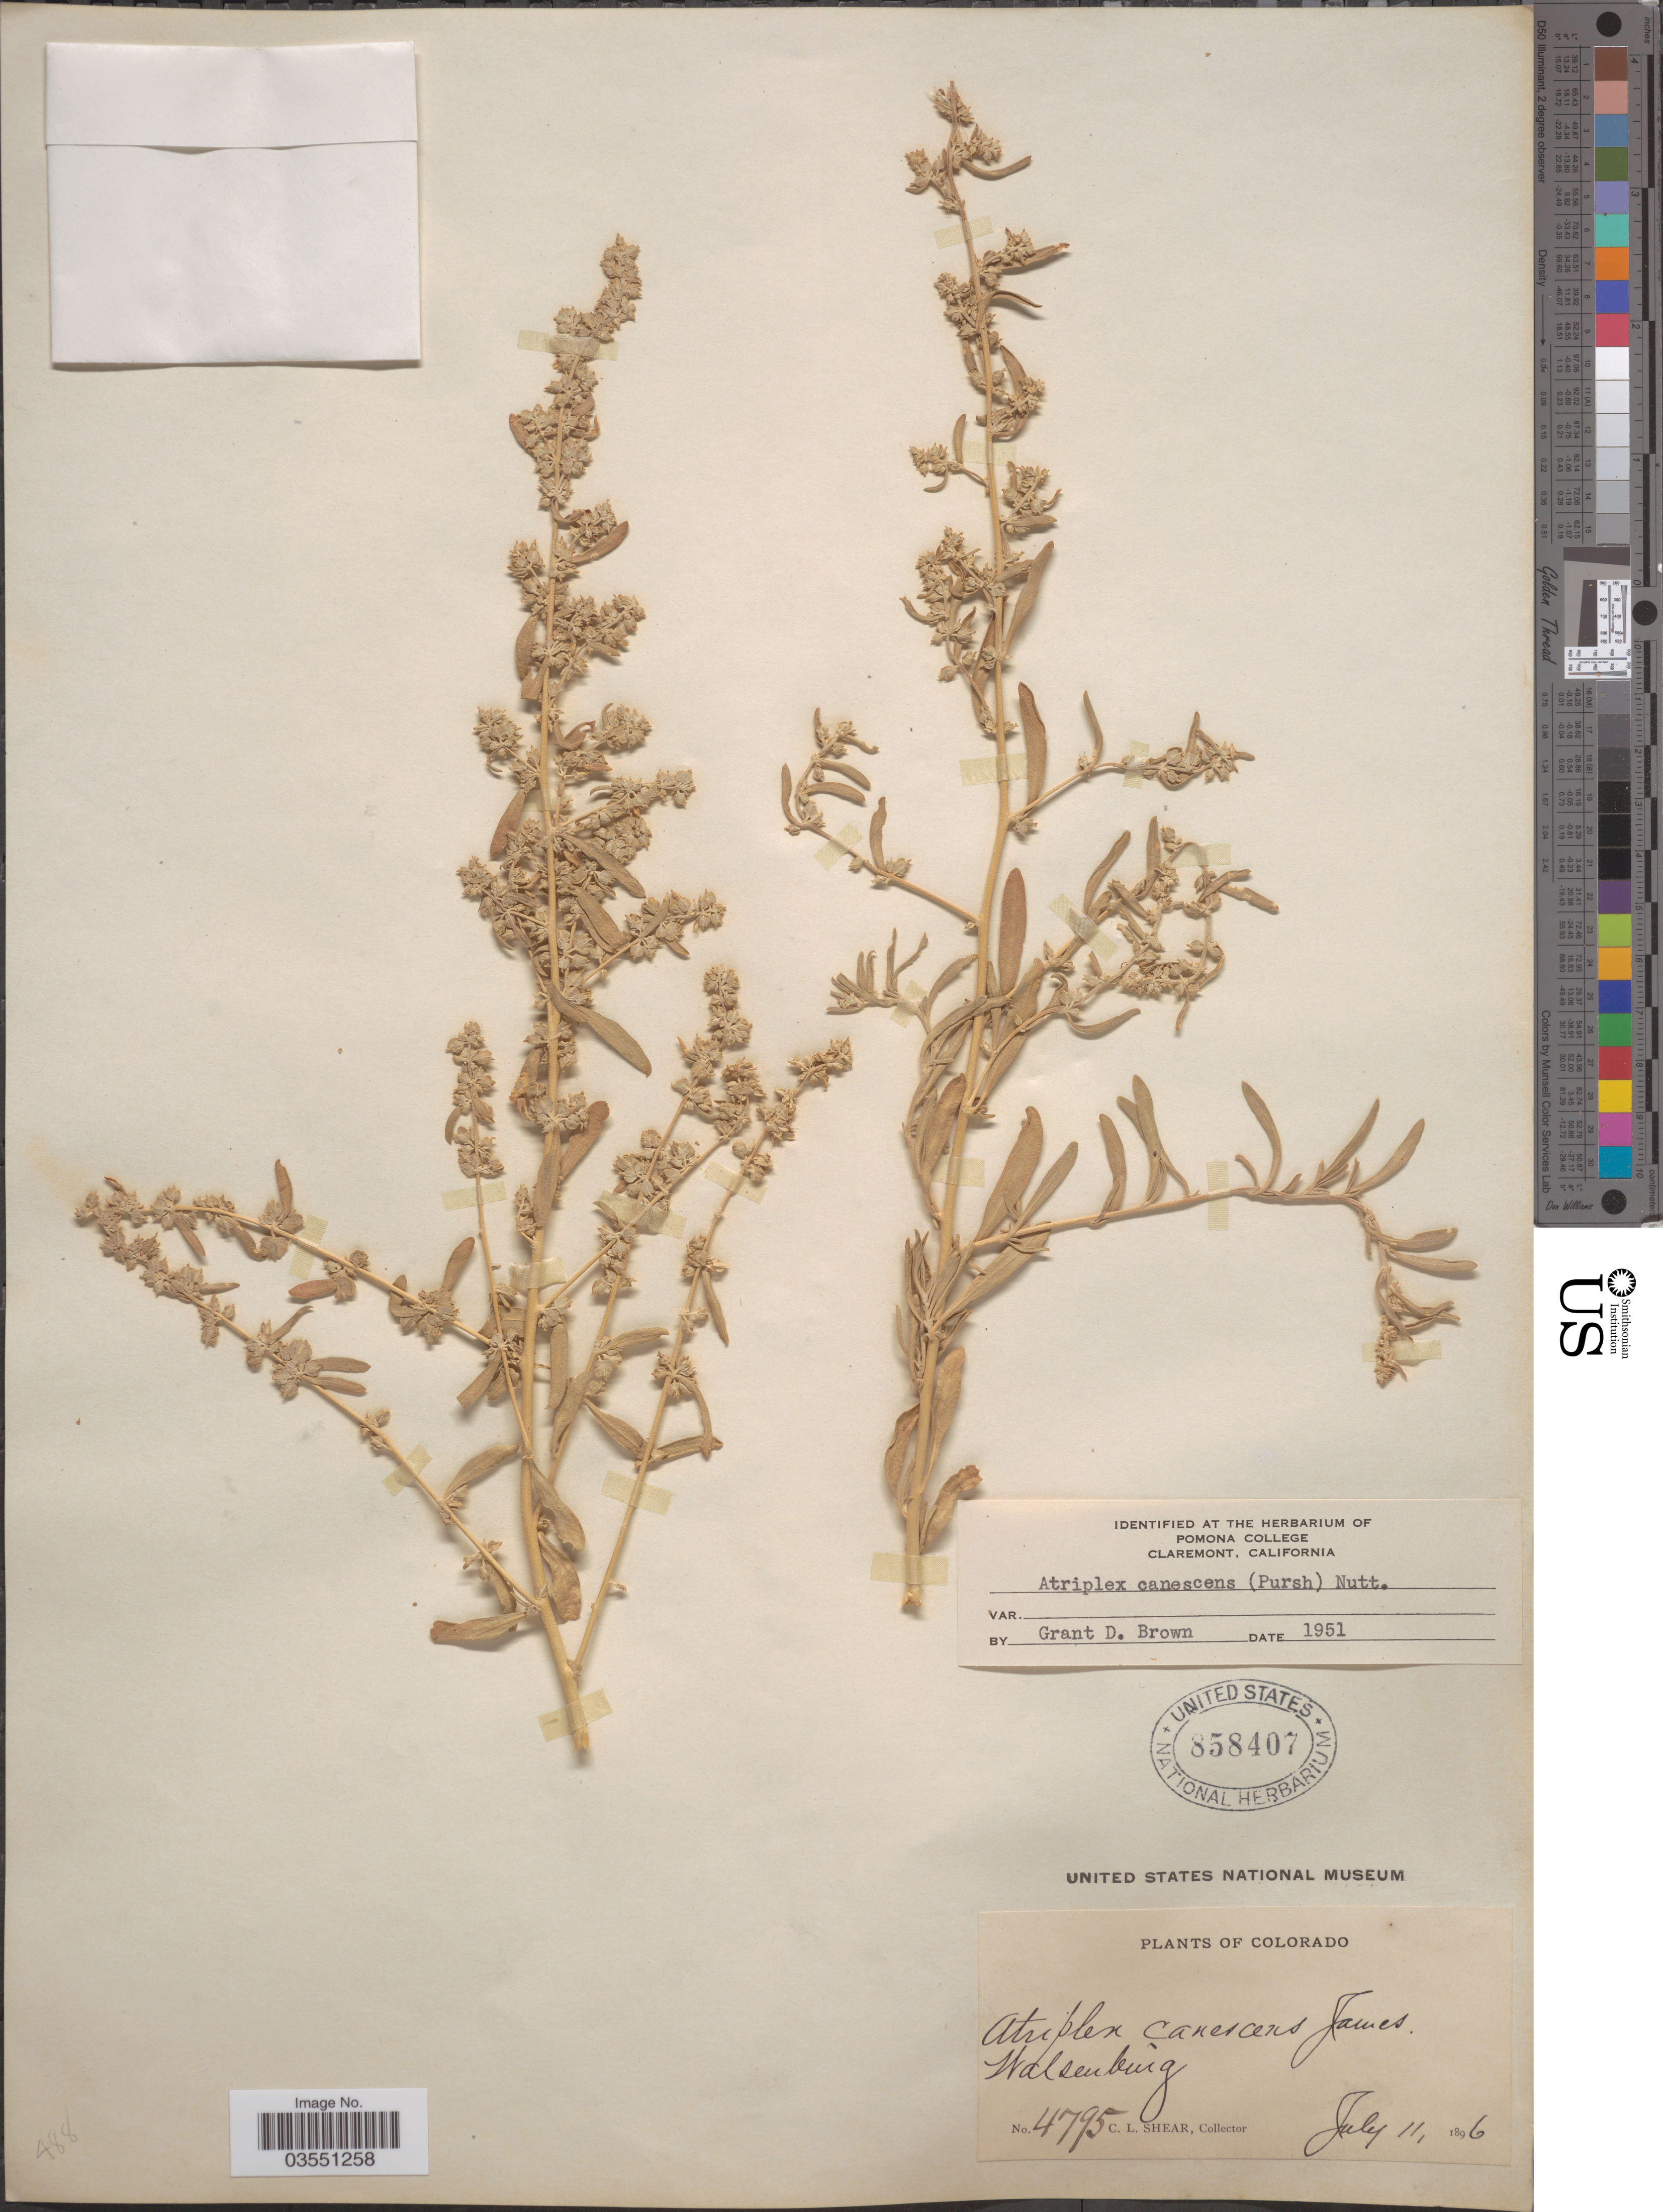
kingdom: Plantae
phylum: Tracheophyta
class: Magnoliopsida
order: Caryophyllales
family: Amaranthaceae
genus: Atriplex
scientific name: Atriplex canescens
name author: (Pursh) Nutt.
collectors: C. L. Shear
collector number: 4795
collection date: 1896-07-11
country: United States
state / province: Colorado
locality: Walsenburg.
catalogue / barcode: US 858407